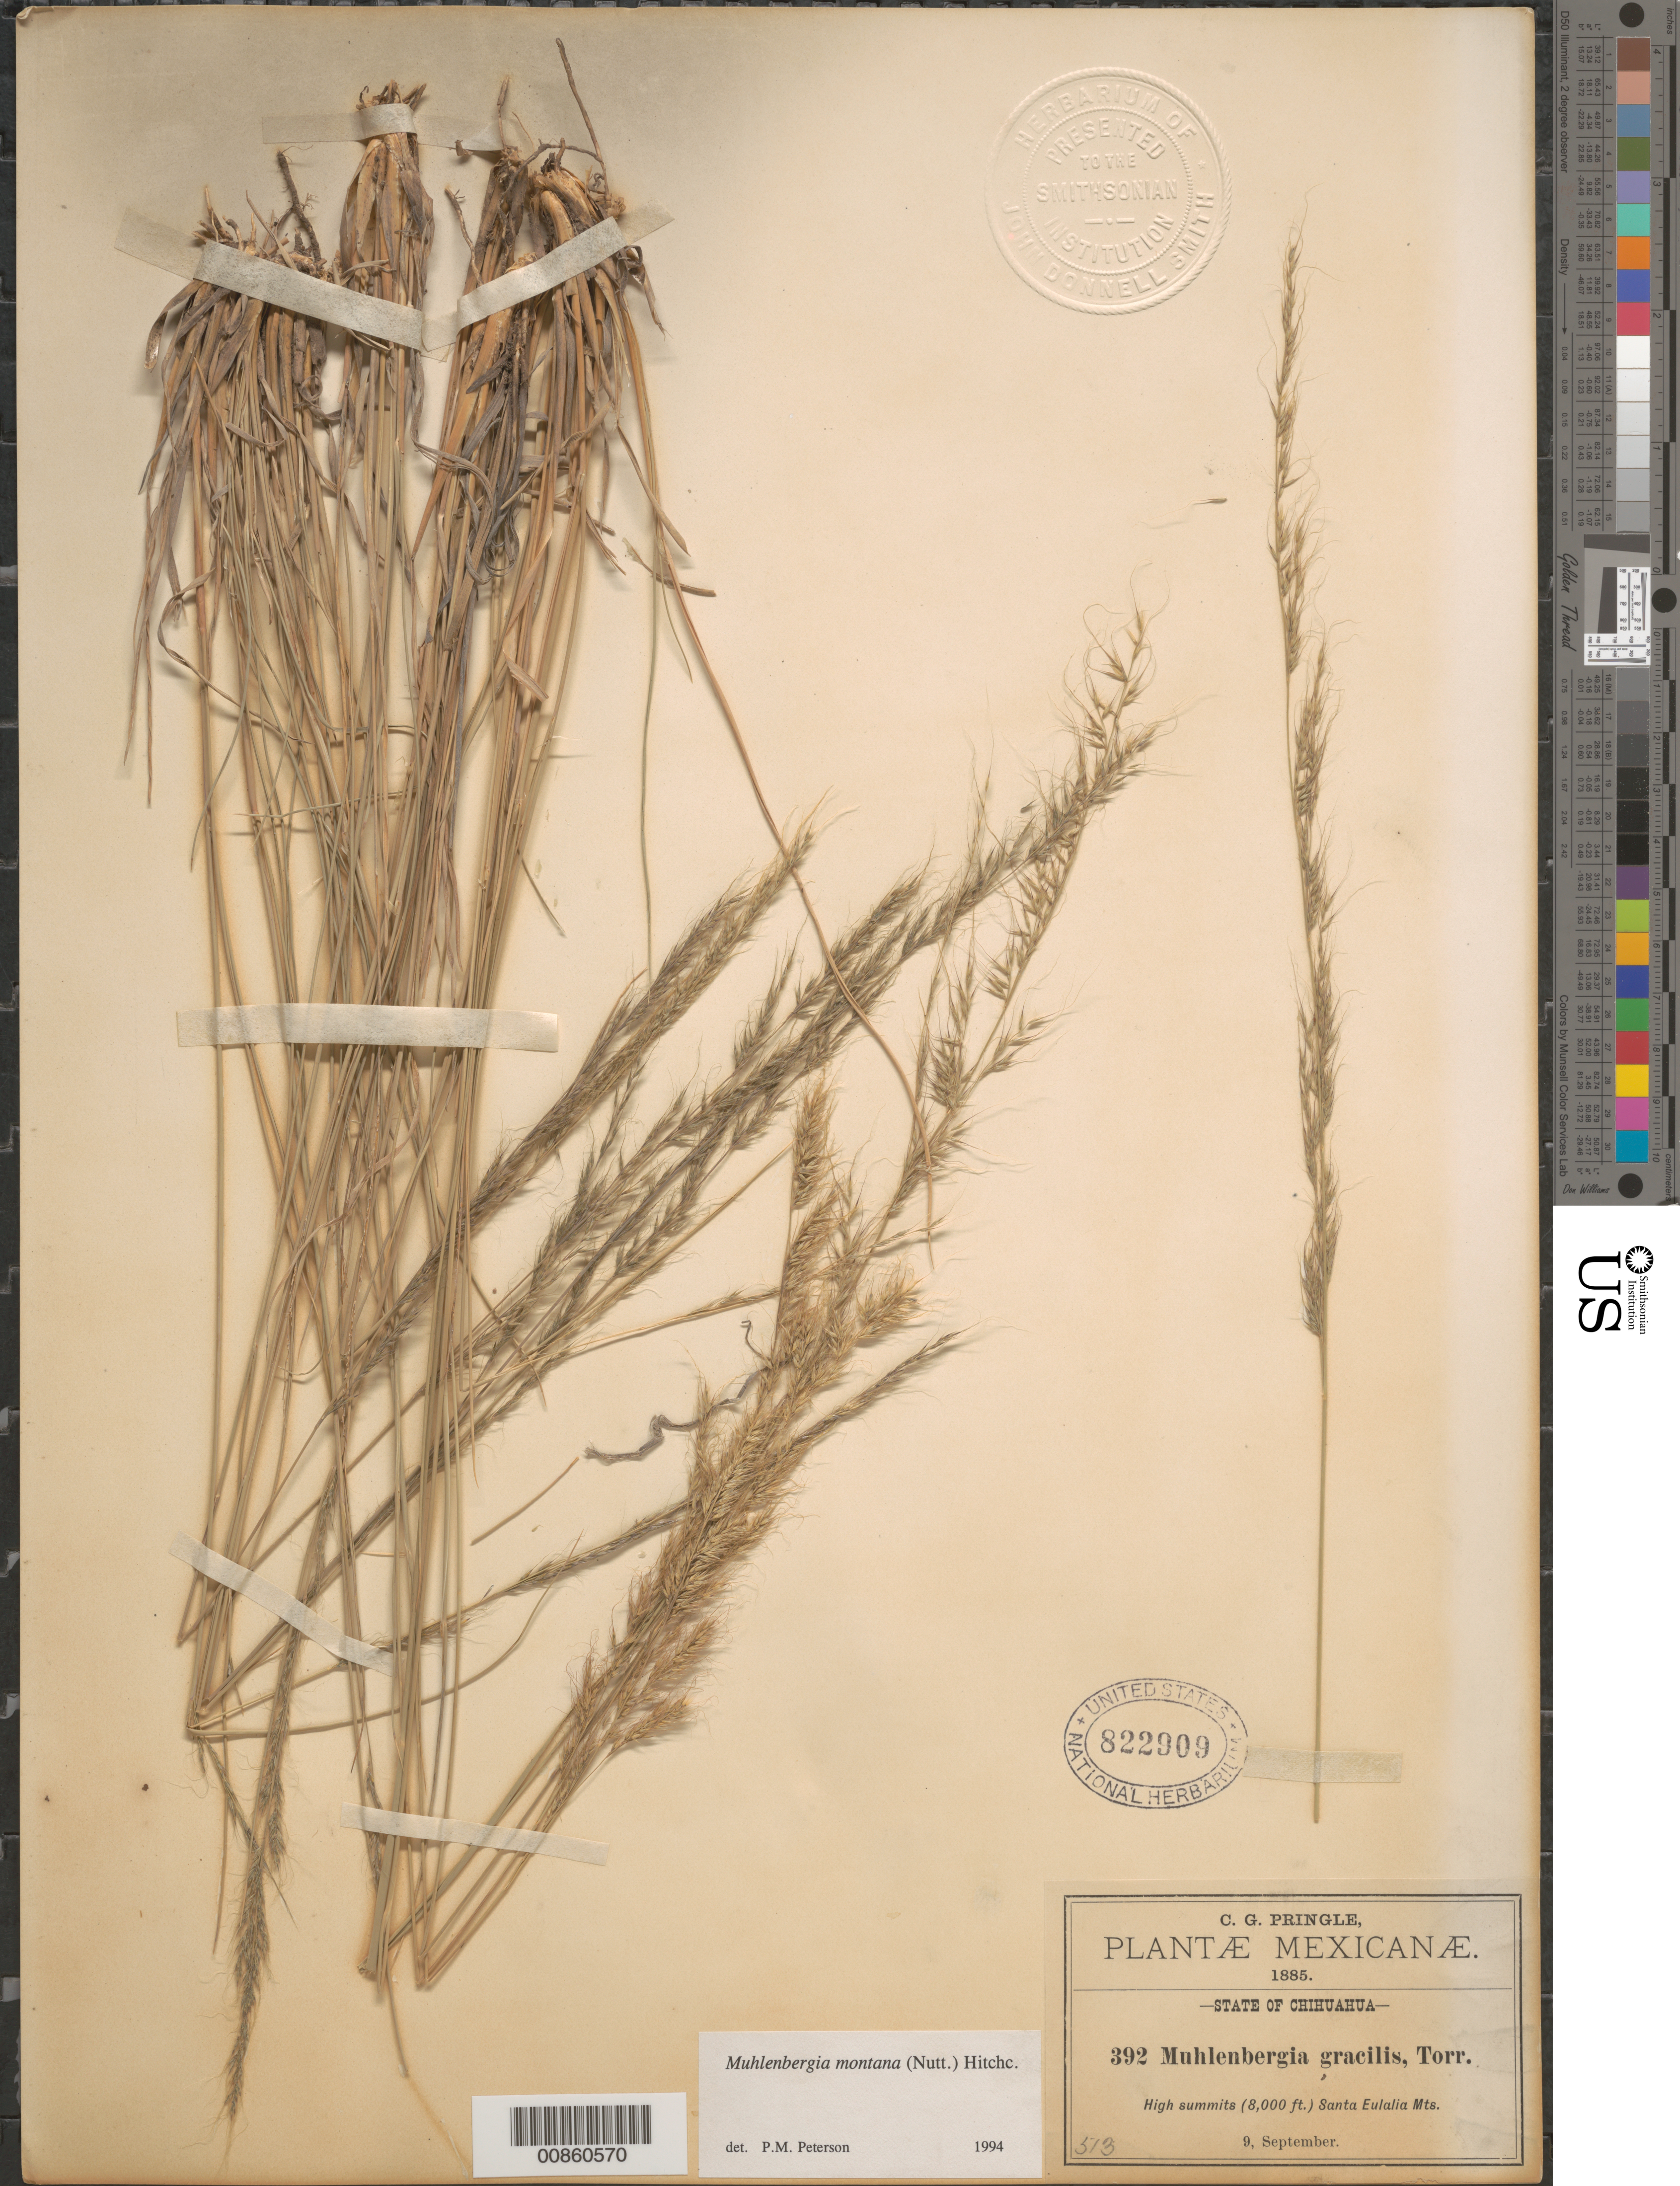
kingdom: Plantae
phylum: Tracheophyta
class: Liliopsida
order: Poales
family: Poaceae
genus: Muhlenbergia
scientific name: Muhlenbergia montana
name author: (Nutt.) Hitchc.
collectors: C. G. Pringle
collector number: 392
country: Mexico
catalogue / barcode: US 822909